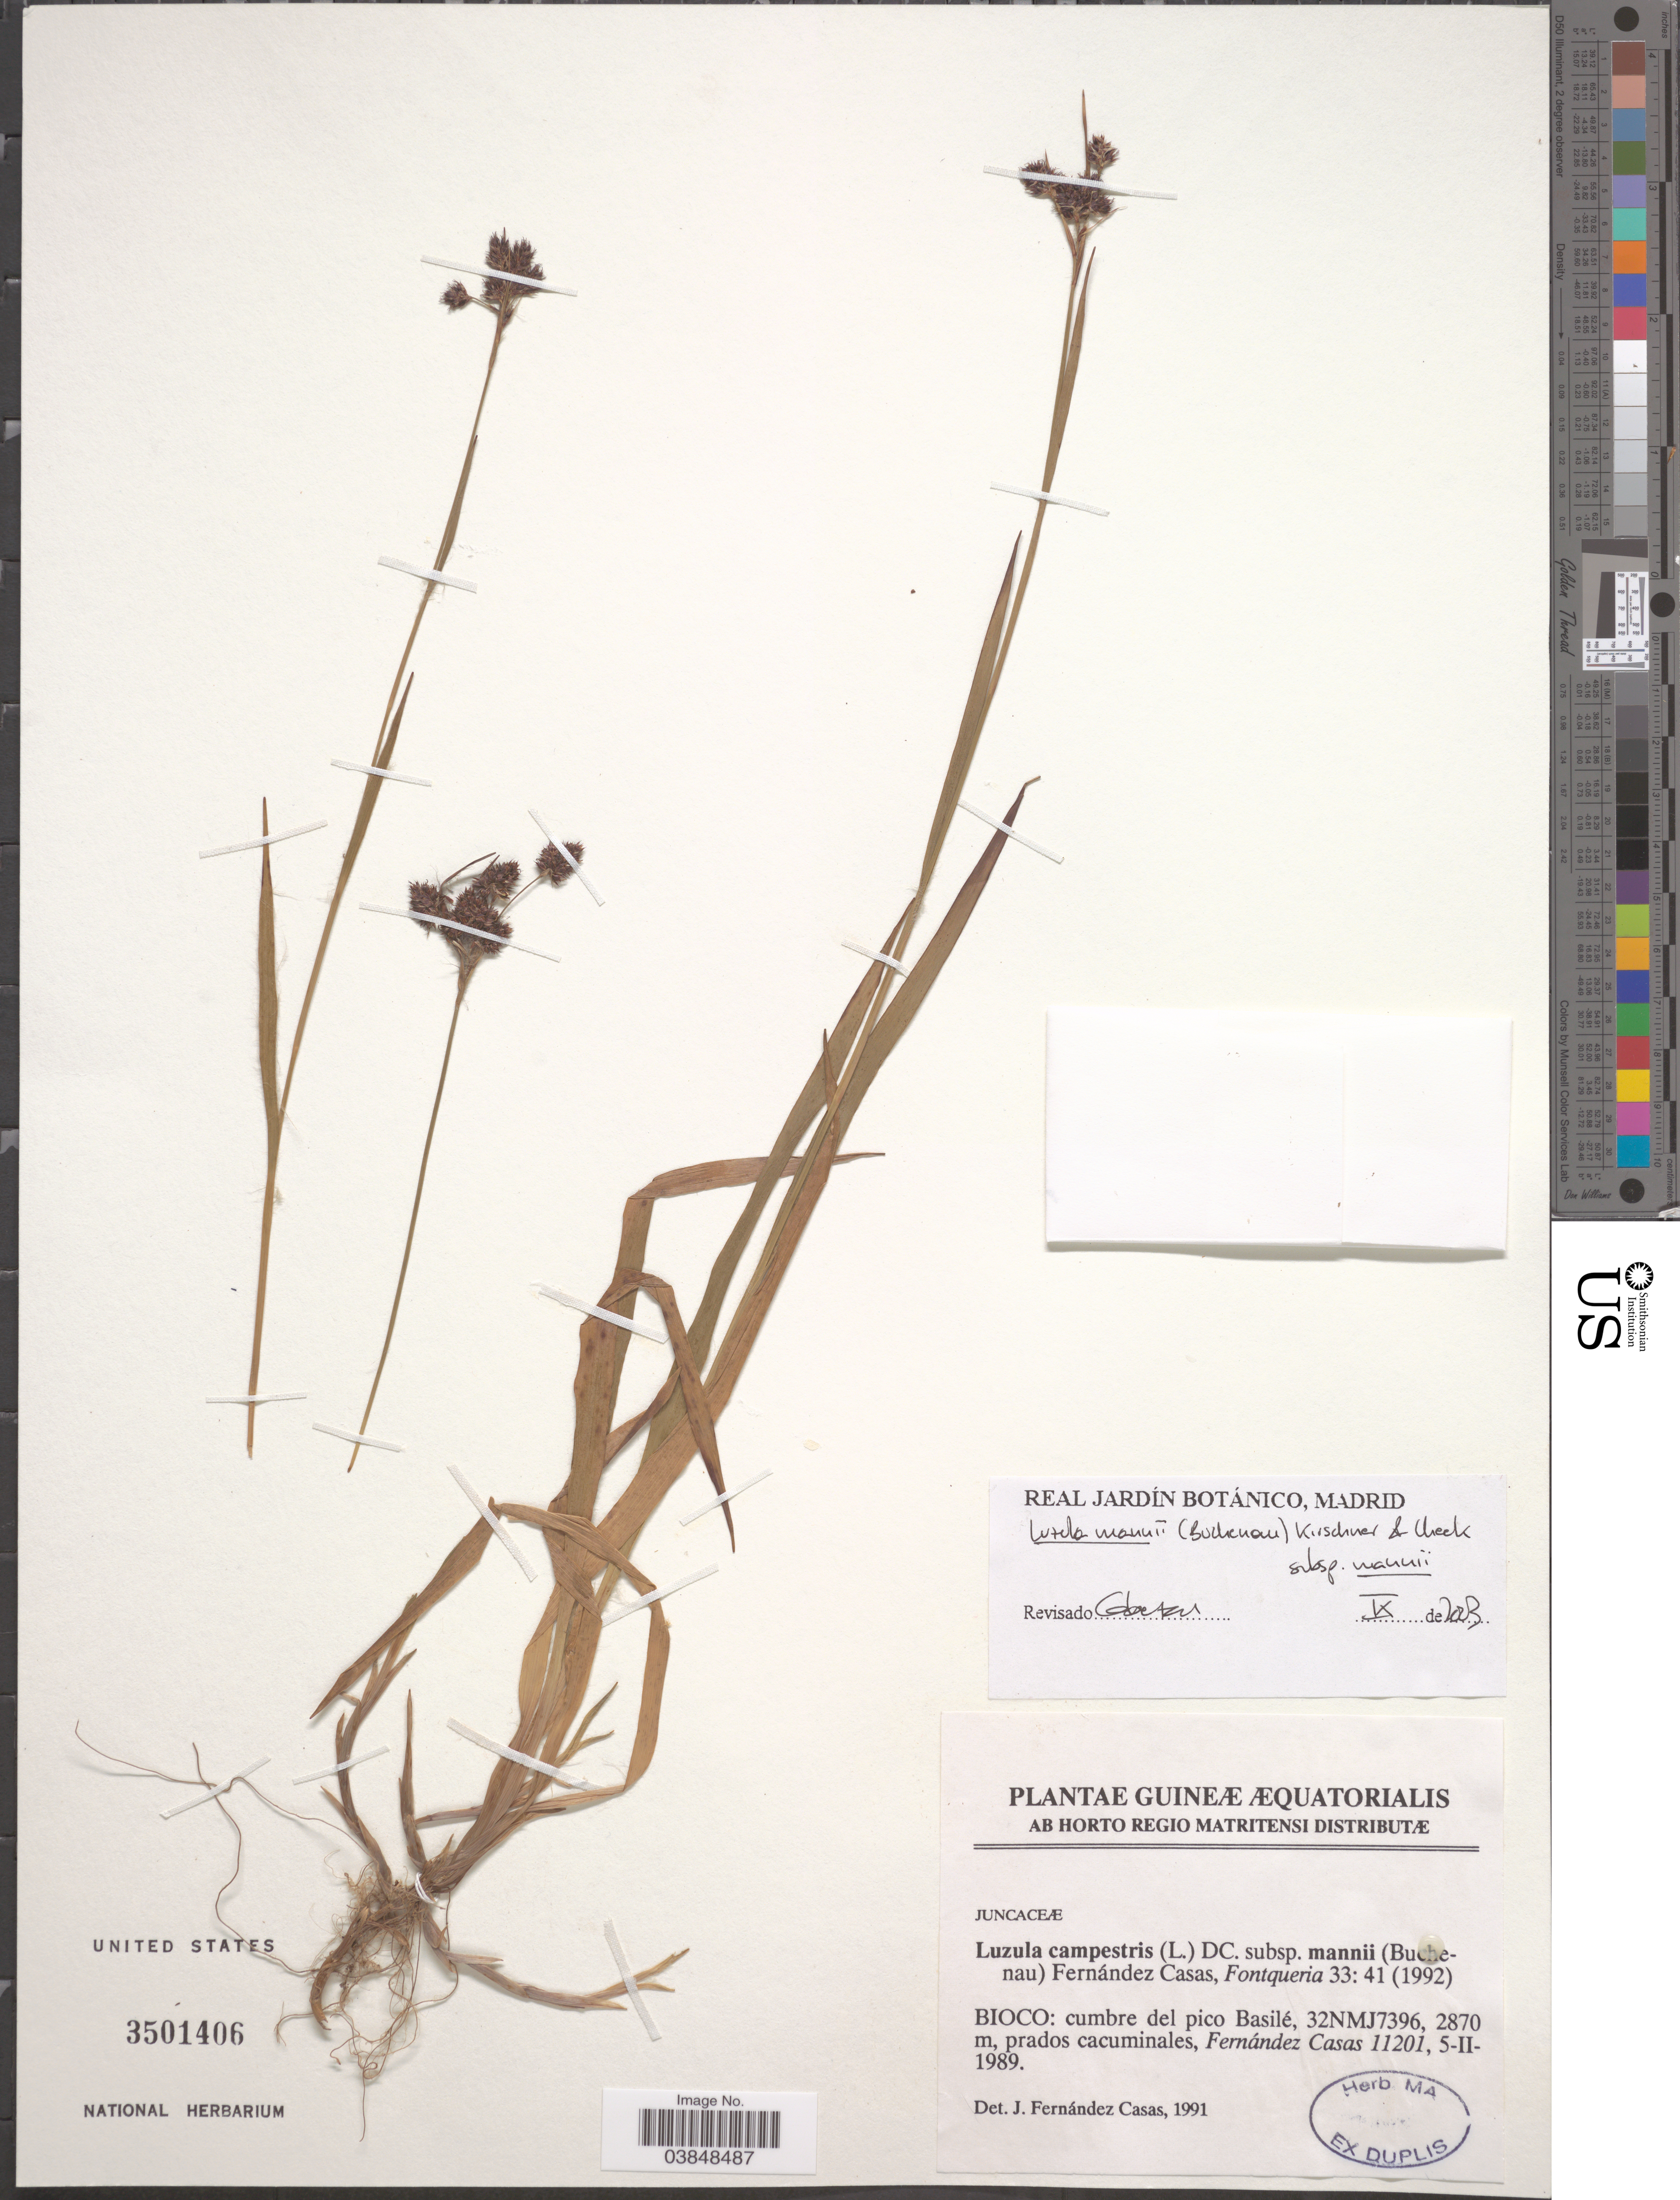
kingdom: Plantae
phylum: Tracheophyta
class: Liliopsida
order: Poales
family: Juncaceae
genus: Luzula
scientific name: Luzula mannii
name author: (Buchenau) Kirschner & Cheek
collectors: F. Casas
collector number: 11201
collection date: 1989-02-05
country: Equatorial Guinea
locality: Guineæ Æquatorialis. Bioco: cumbre del pico Basilé, 32NMJ7396.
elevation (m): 2870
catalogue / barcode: US 3501406